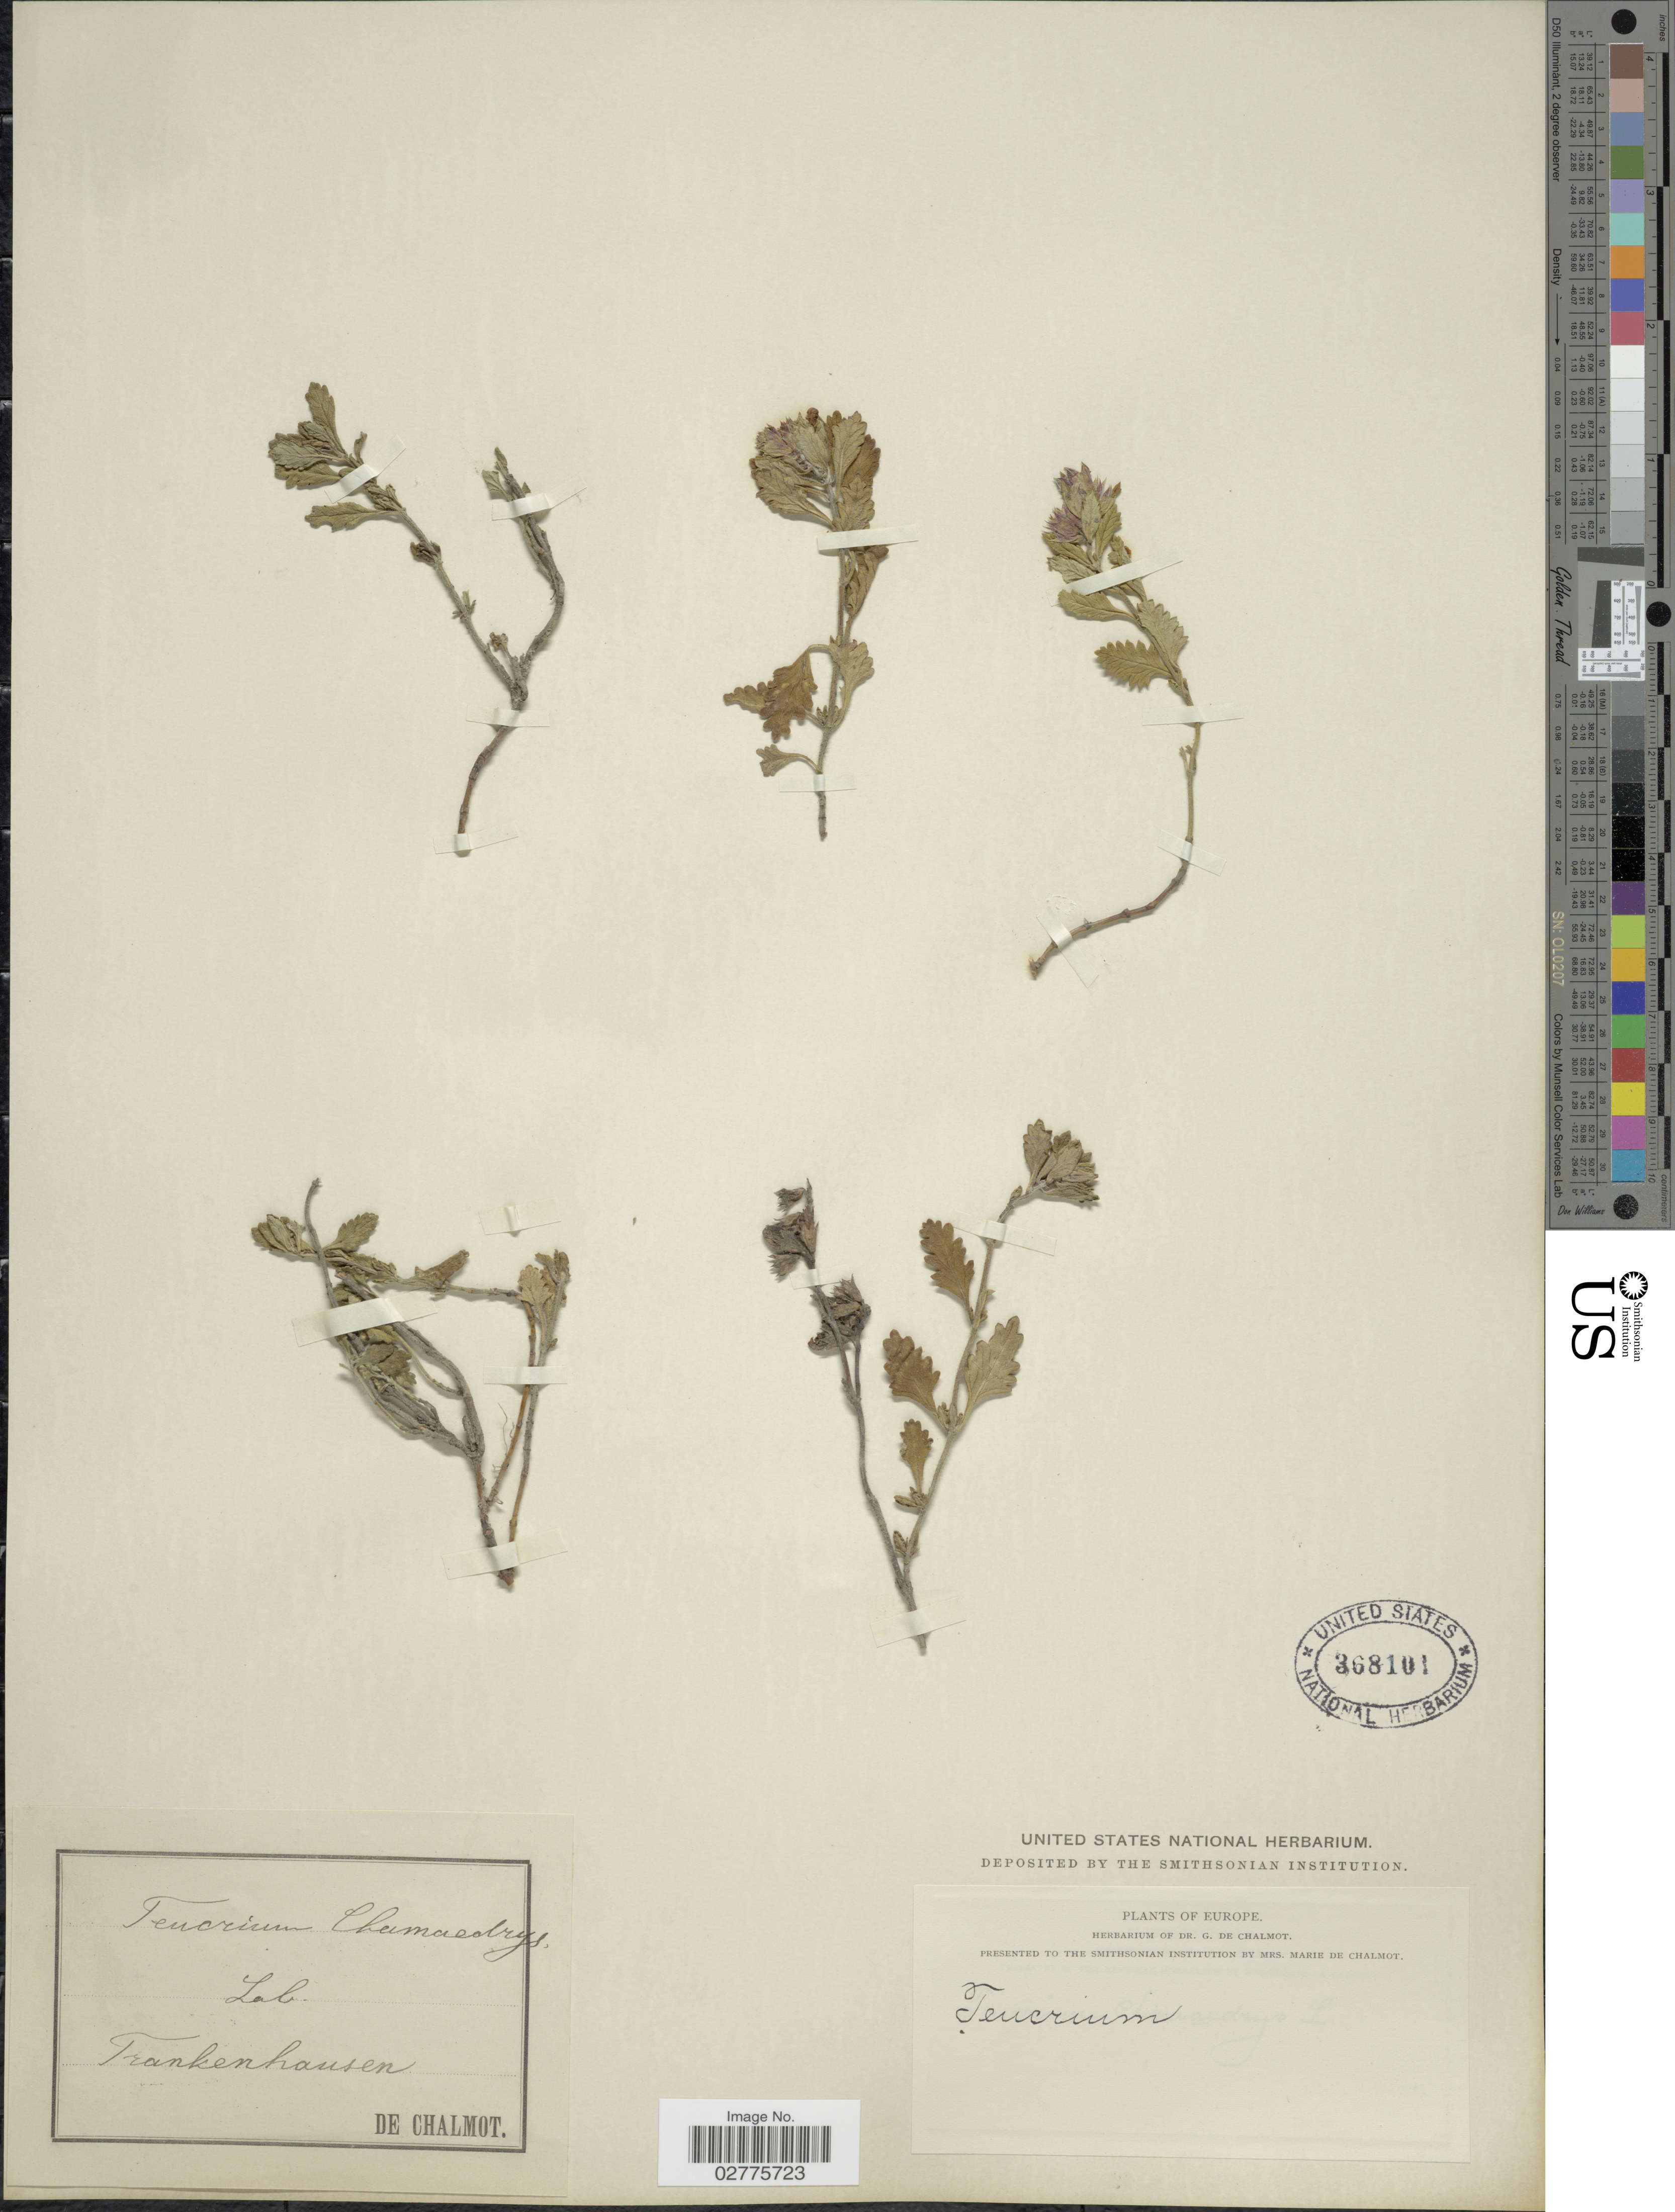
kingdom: Plantae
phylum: Tracheophyta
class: Magnoliopsida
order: Lamiales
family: Lamiaceae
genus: Teucrium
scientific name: Teucrium chamaedrys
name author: L.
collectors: G. de Chalmot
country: Germany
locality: Frankenhausen. Europe.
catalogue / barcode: US 368101